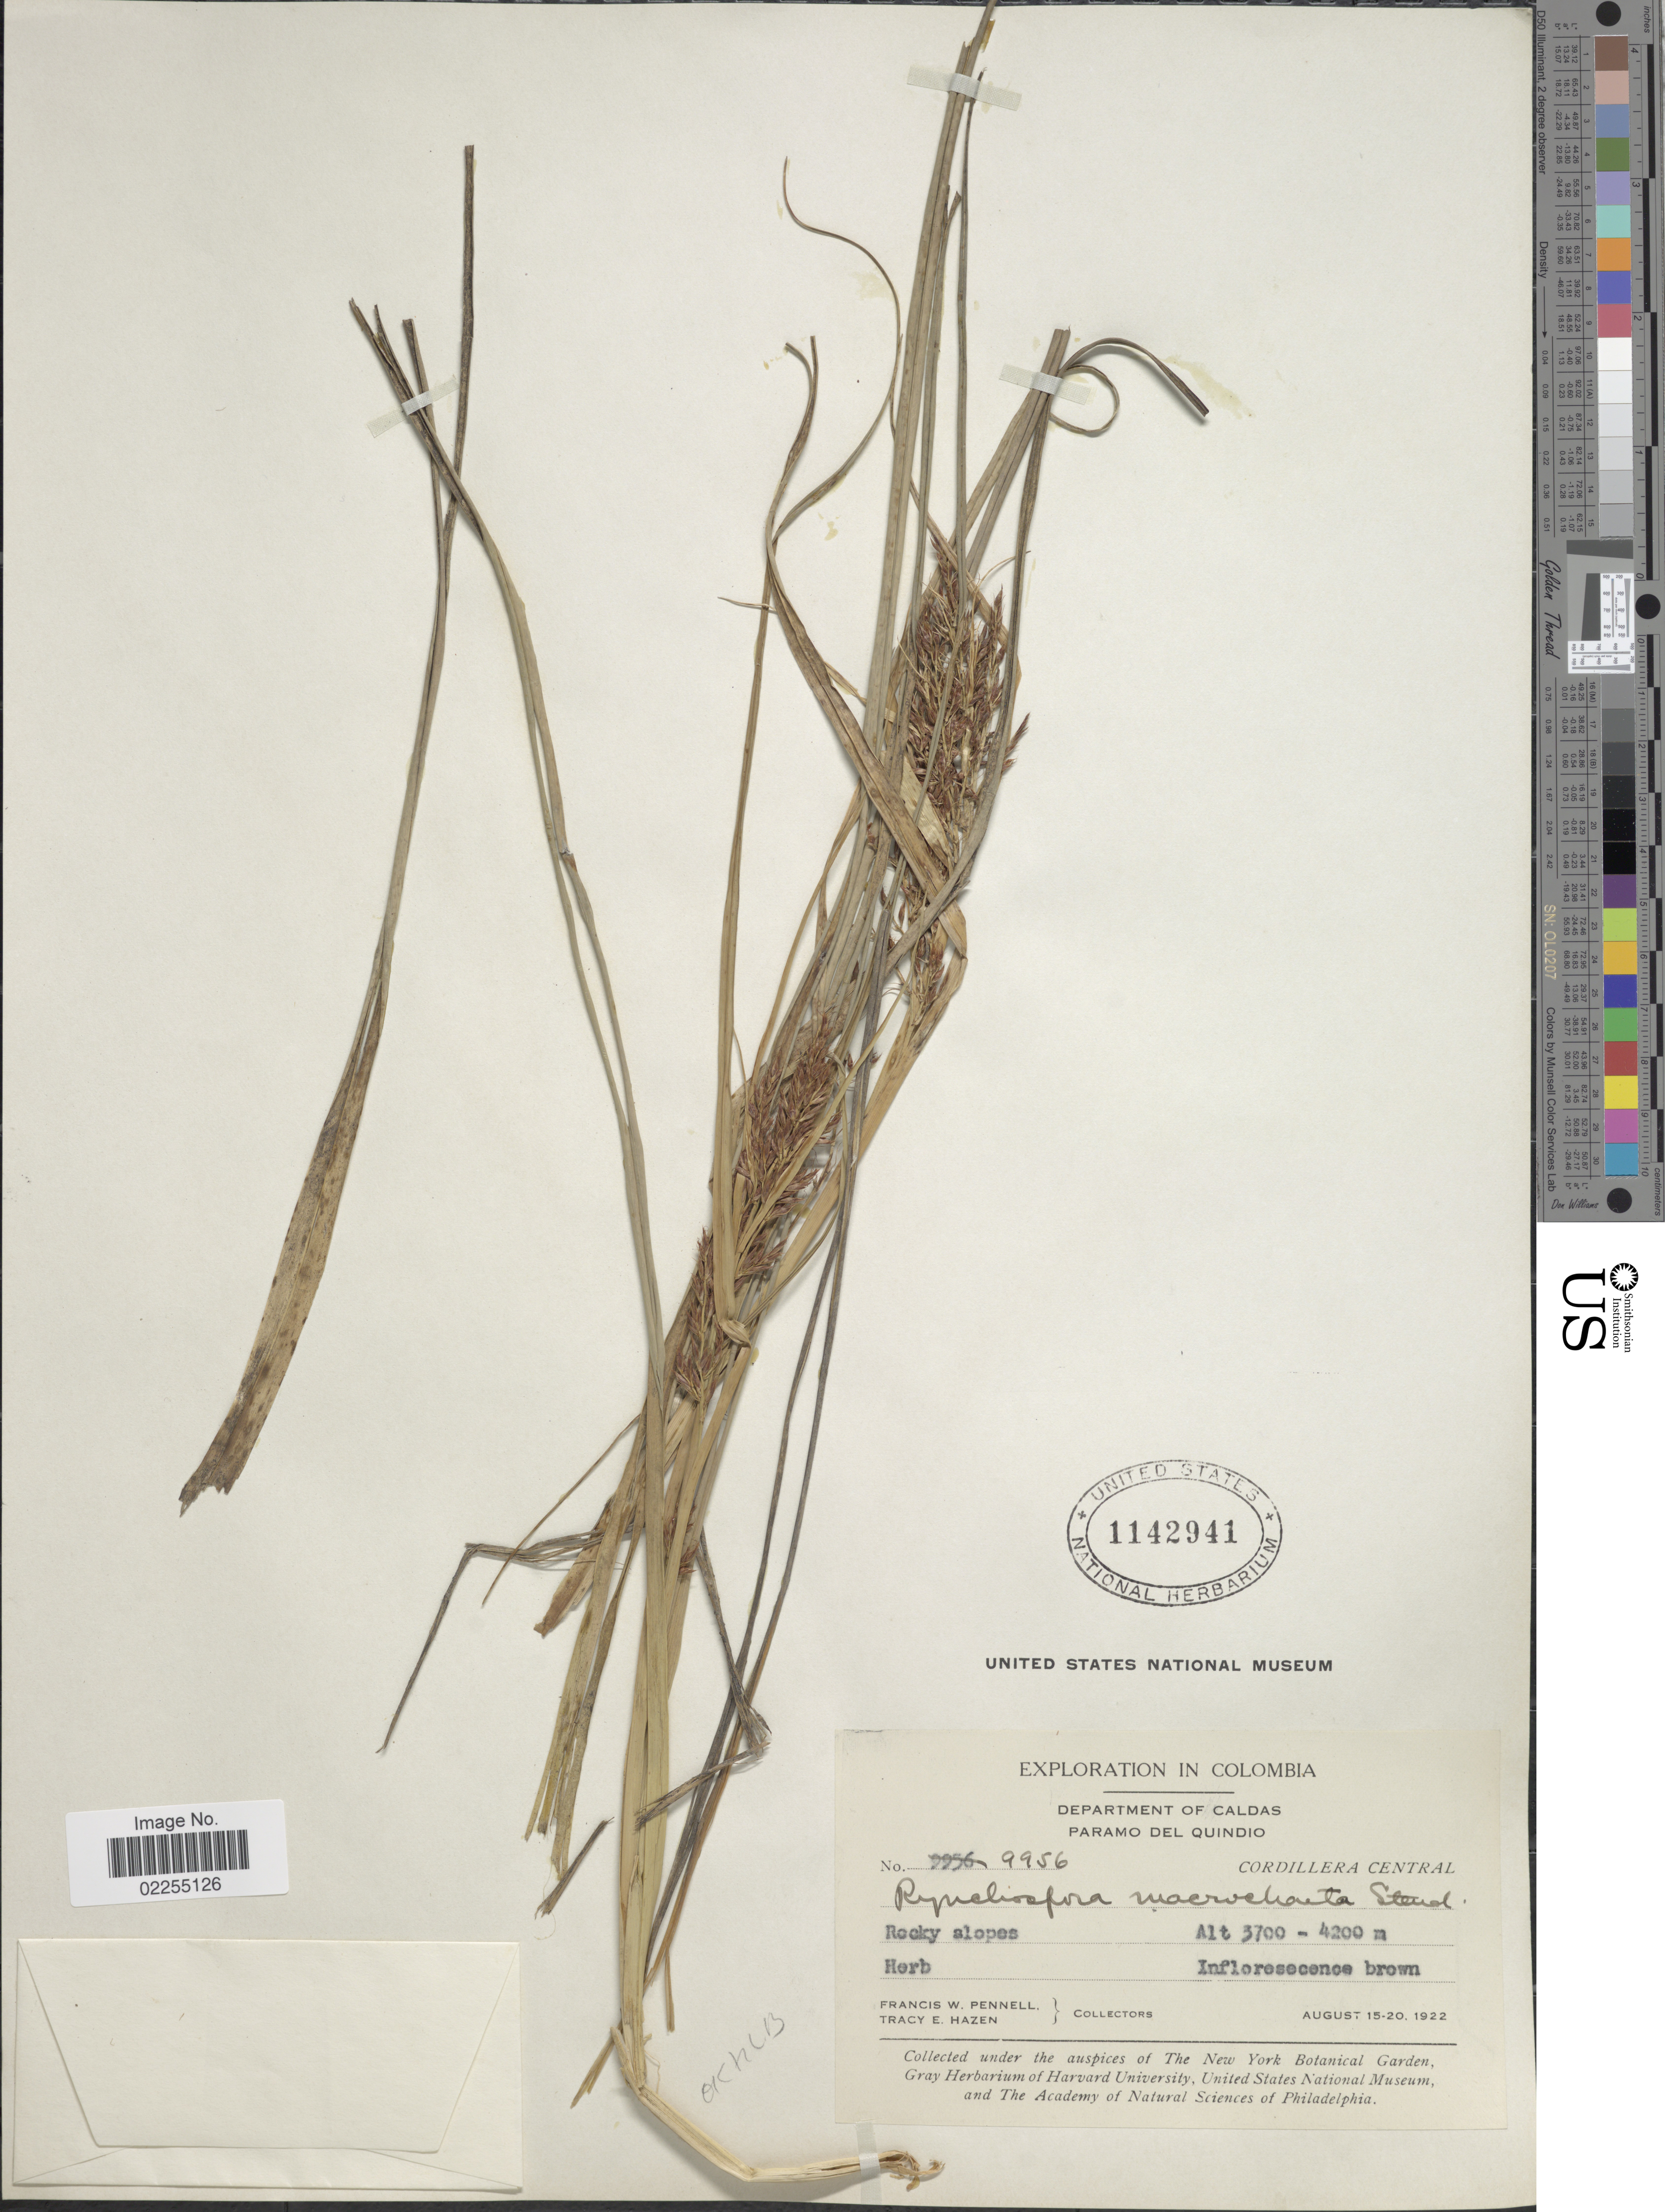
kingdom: Plantae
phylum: Tracheophyta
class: Liliopsida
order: Poales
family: Cyperaceae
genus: Rhynchospora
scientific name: Rhynchospora macrochaeta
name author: Steud. ex Boeckeler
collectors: F. W. Pennell & T. E. Hazen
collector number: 9956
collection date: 1922-08-15/1922-08-20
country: Colombia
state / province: Caldas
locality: Paramo del Quindio, Cordillera Central, rocky slopes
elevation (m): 3700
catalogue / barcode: US 1142941